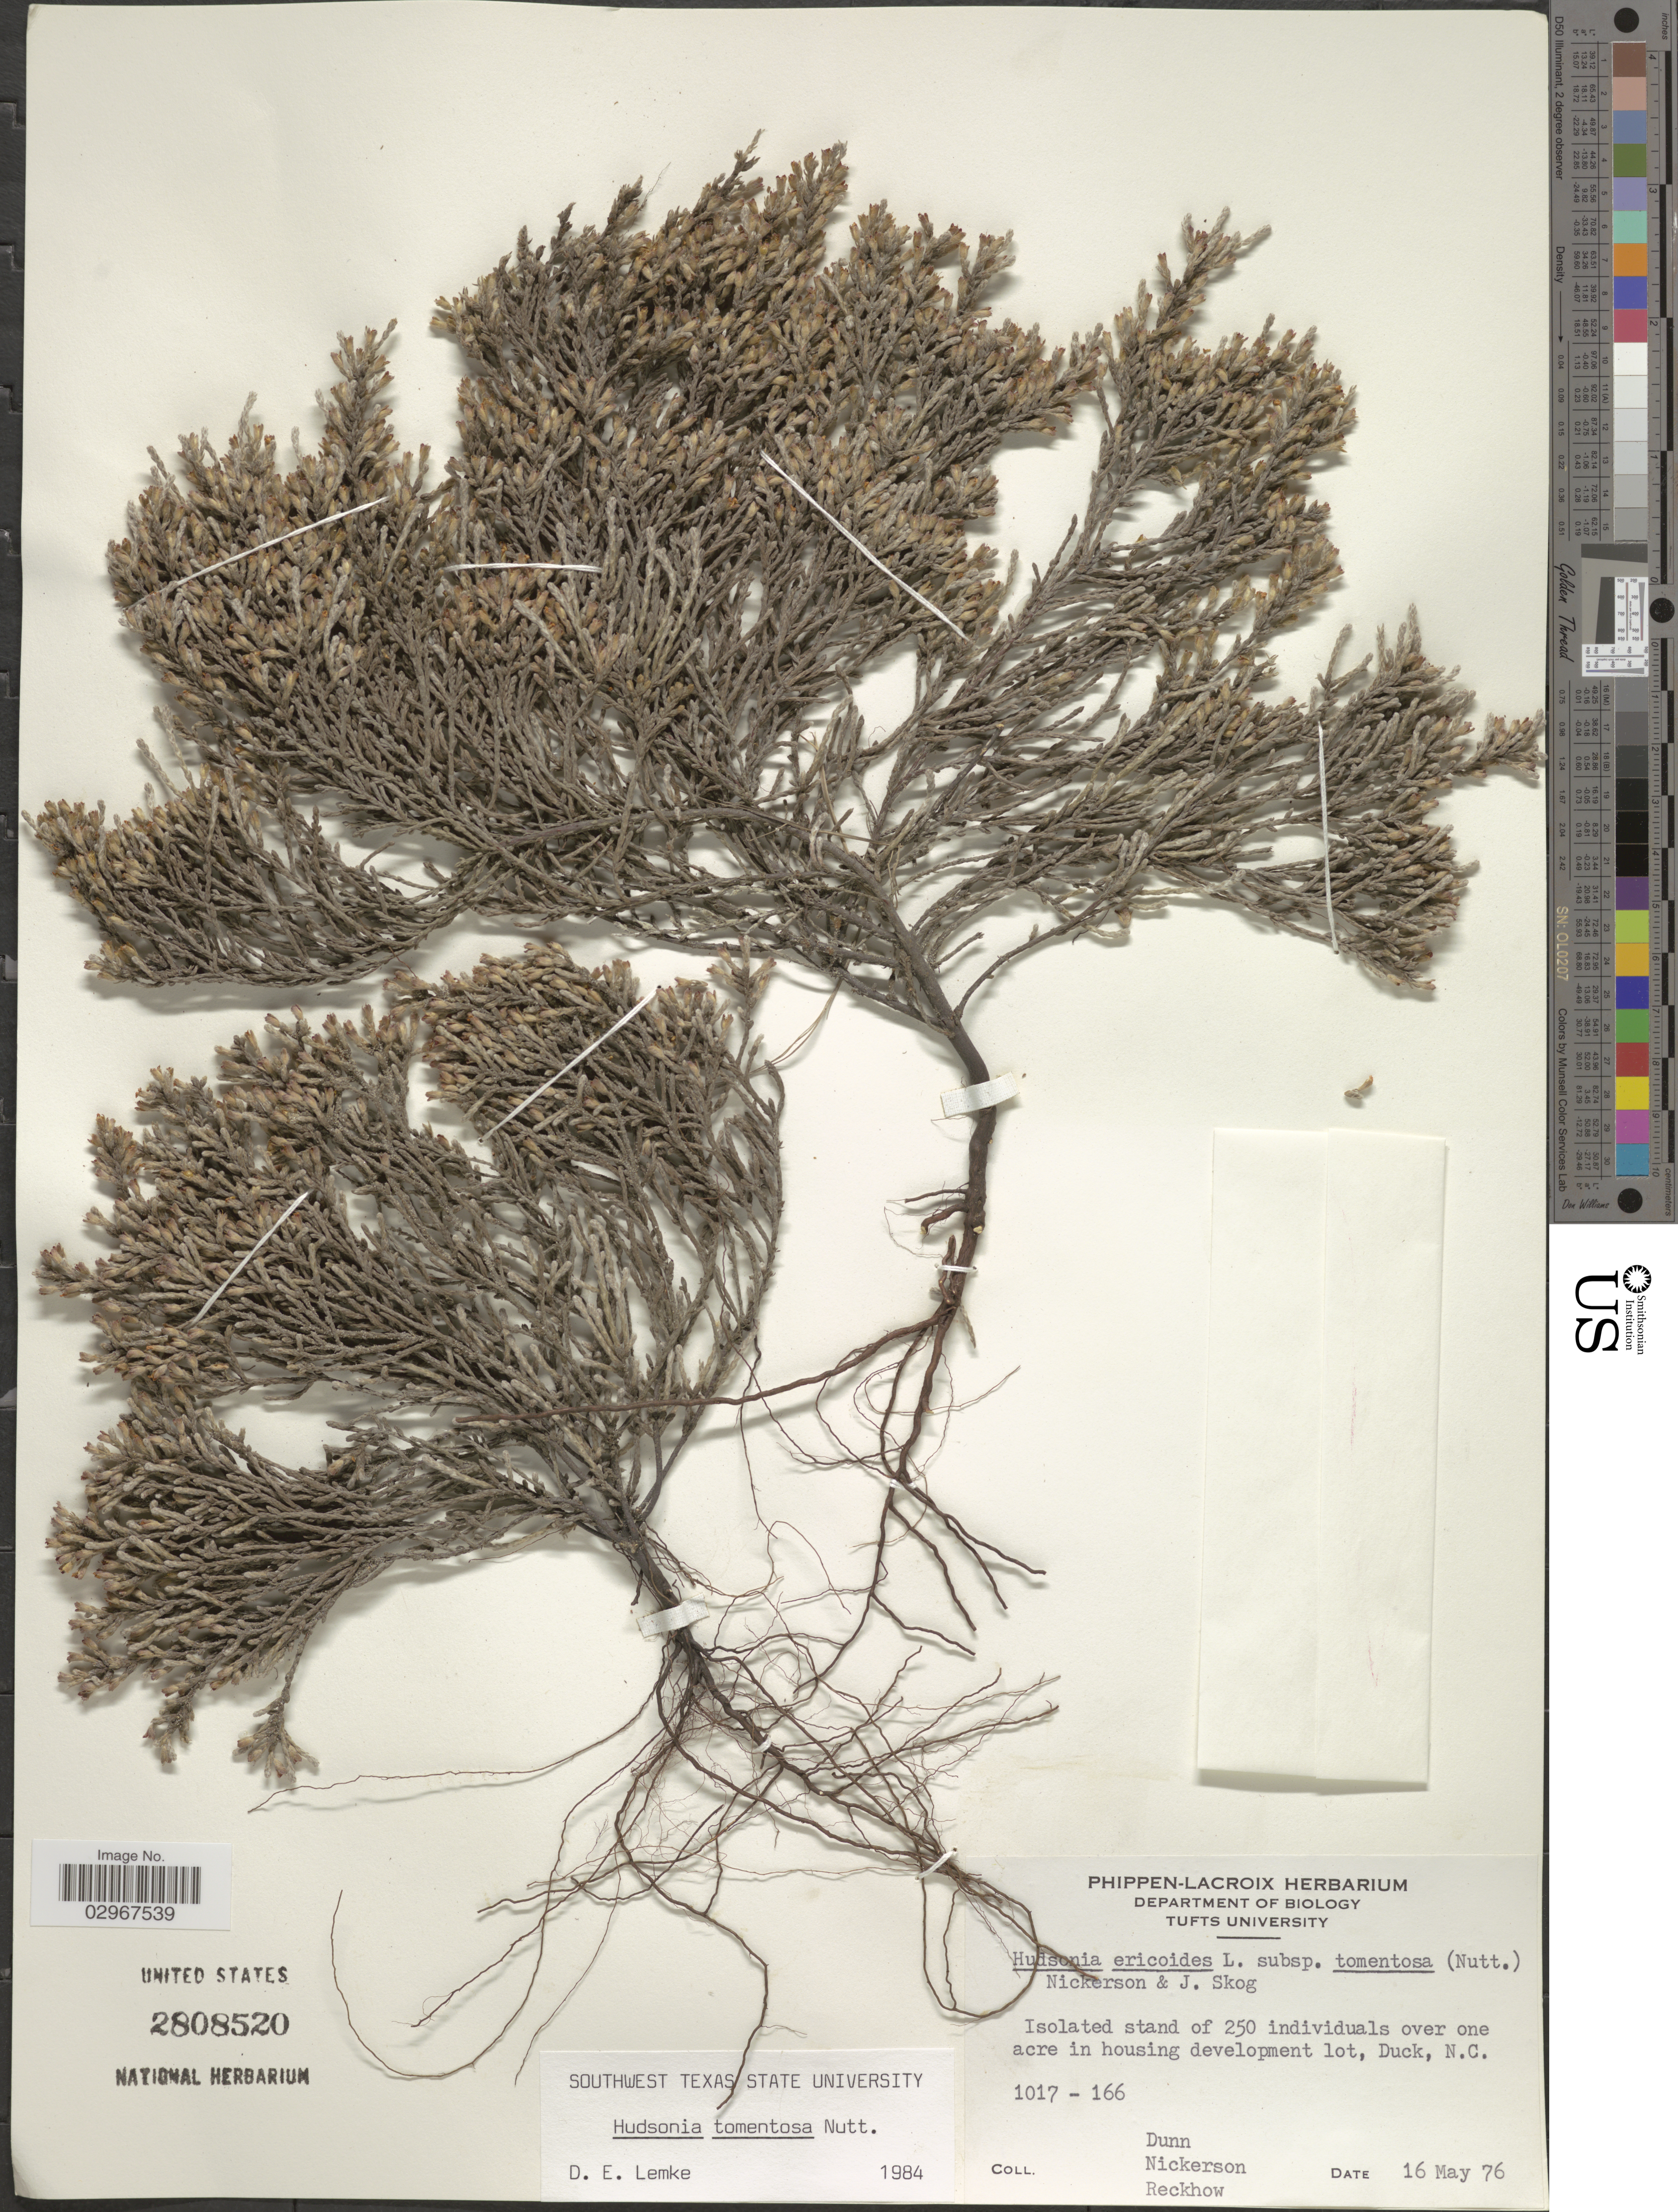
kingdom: Plantae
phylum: Tracheophyta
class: Magnoliopsida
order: Malvales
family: Cistaceae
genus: Hudsonia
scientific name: Hudsonia tomentosa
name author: Nutt.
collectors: -- Dunn, Nickerson, -- & Reckhow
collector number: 1017-166?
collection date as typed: Transcribed d/m/y: 16/5/76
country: United States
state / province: North Carolina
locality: Isolated stand of 250 individuals over one acre in housing development lot, Duck, N.C.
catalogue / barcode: US 2808520